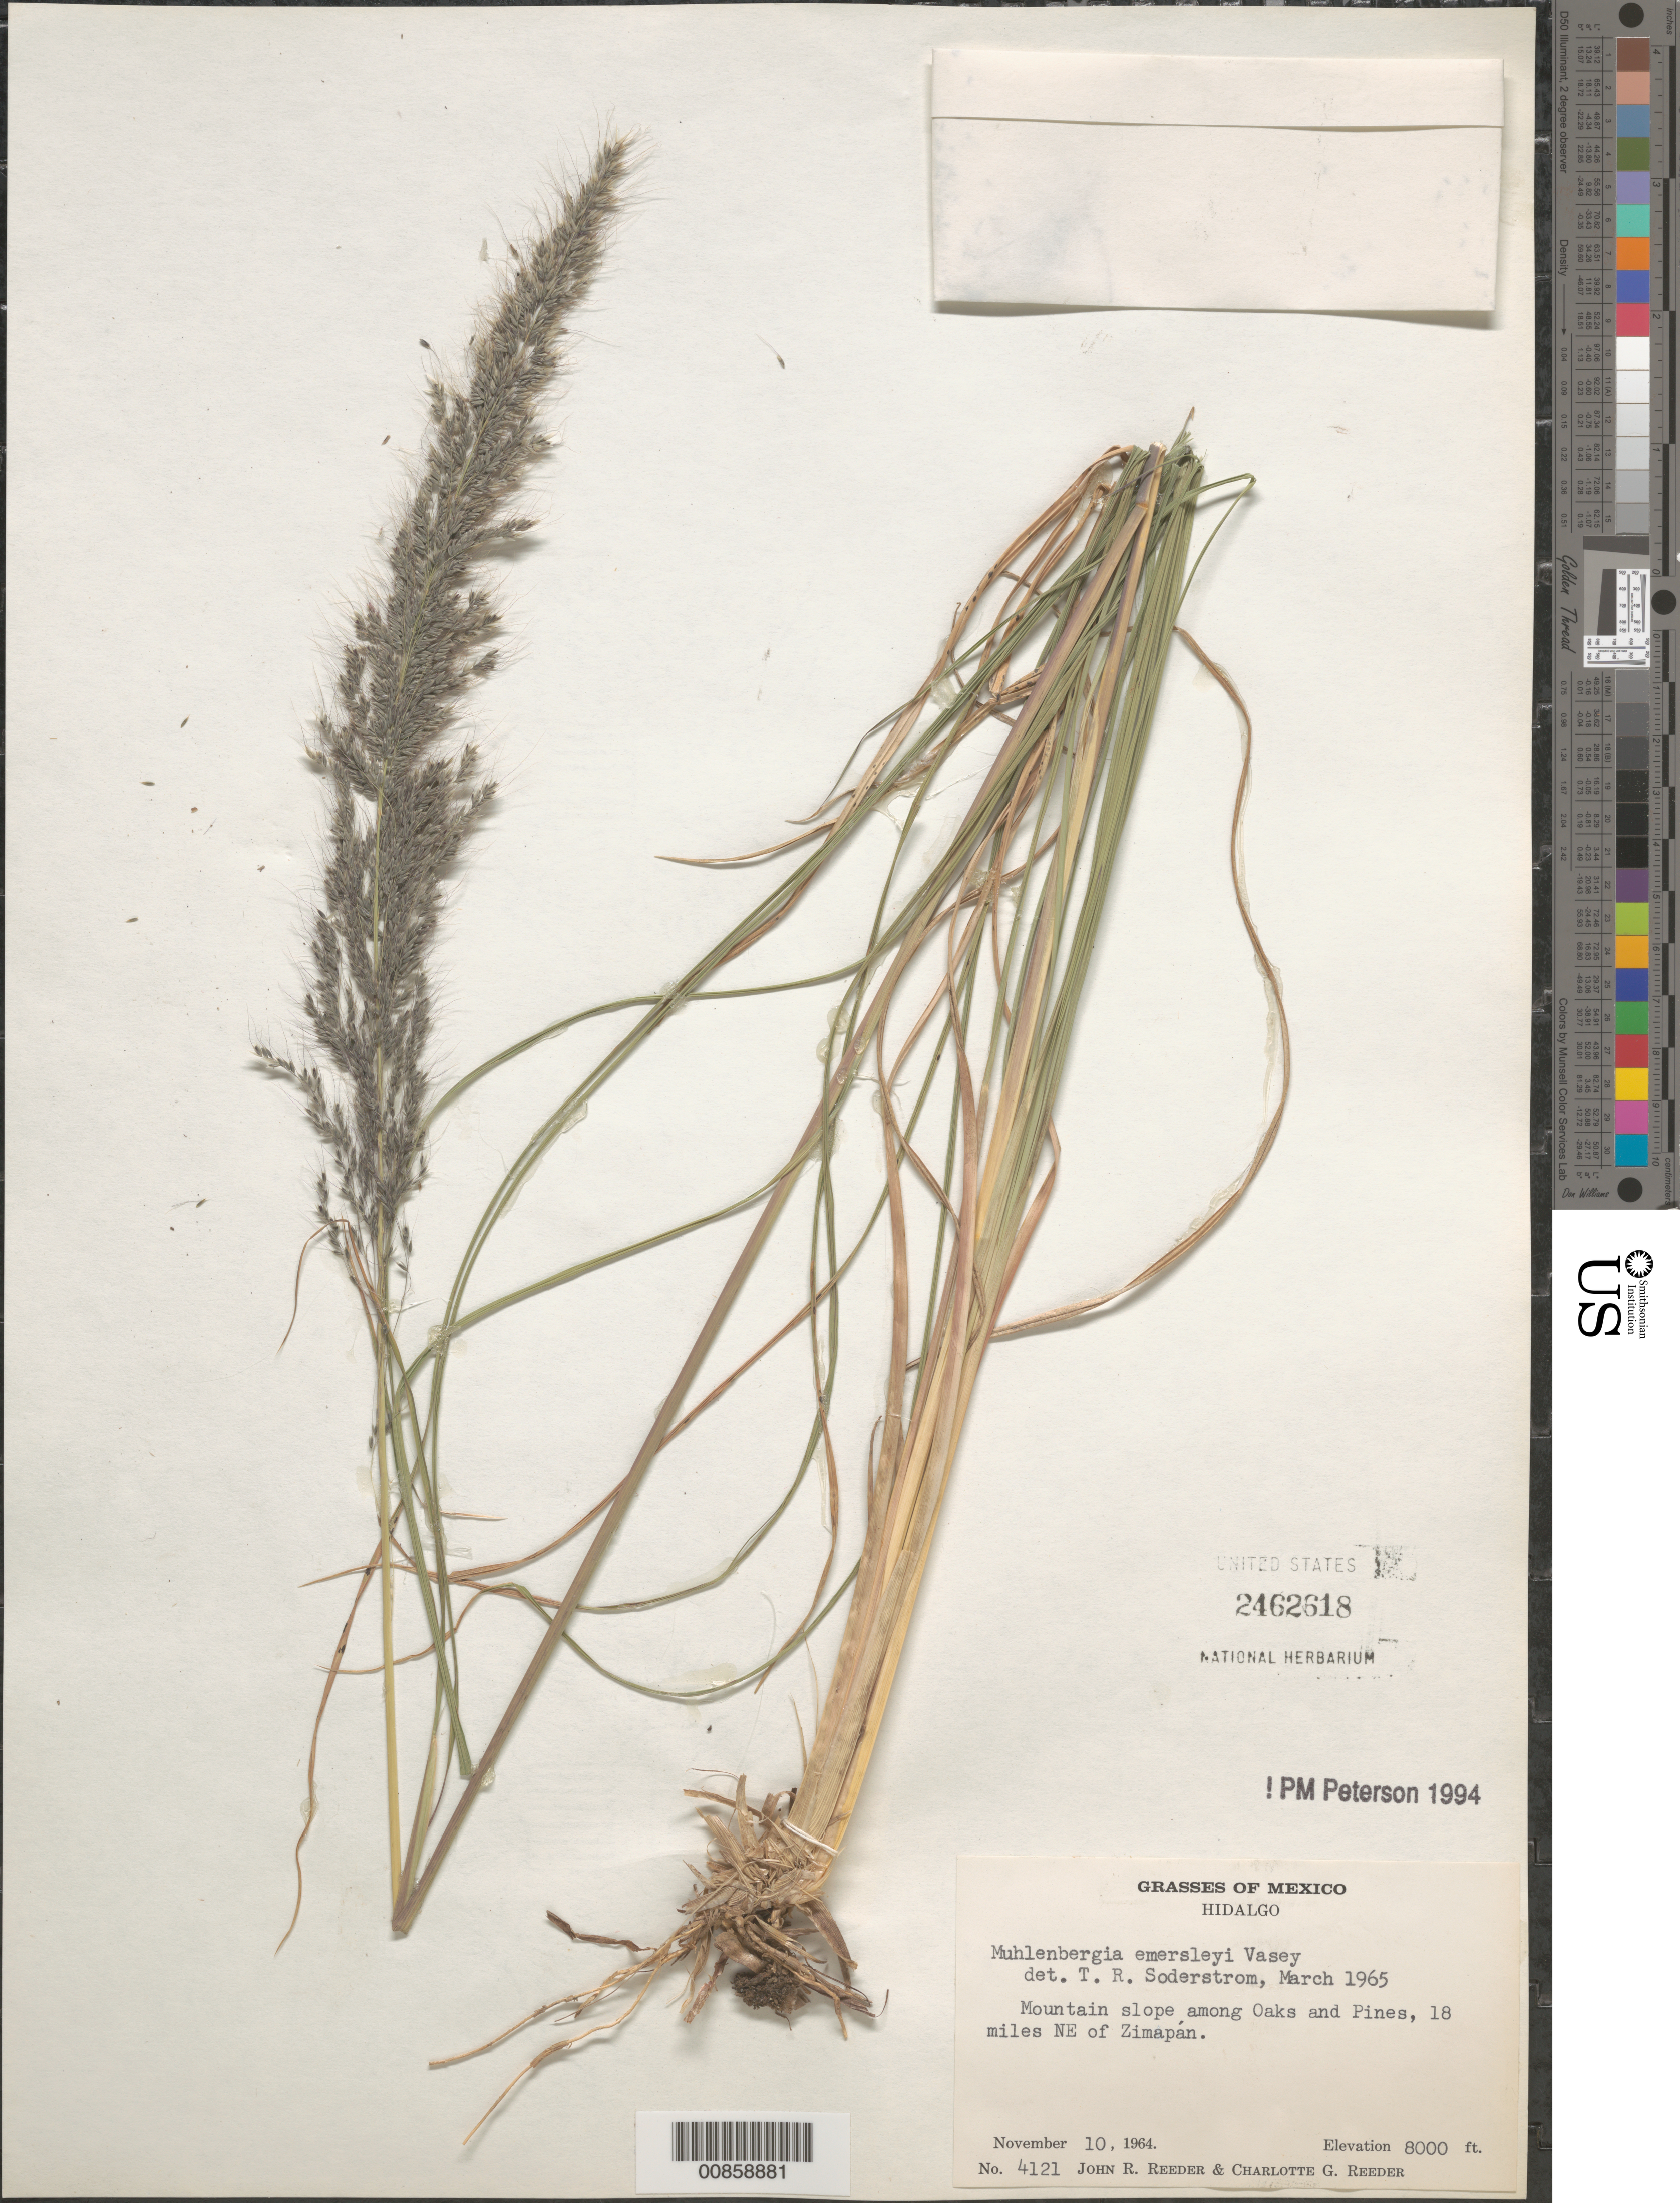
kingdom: Plantae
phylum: Tracheophyta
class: Liliopsida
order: Poales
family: Poaceae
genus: Muhlenbergia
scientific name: Muhlenbergia emersleyi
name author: Vasey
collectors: J. R. Reeder & C. G. Reeder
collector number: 4121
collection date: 1964-11-10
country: Mexico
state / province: Hidalgo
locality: Mountain slope among Oaks and Pines, 18 miles NE of Zimapán.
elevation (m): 2438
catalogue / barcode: US 2462618